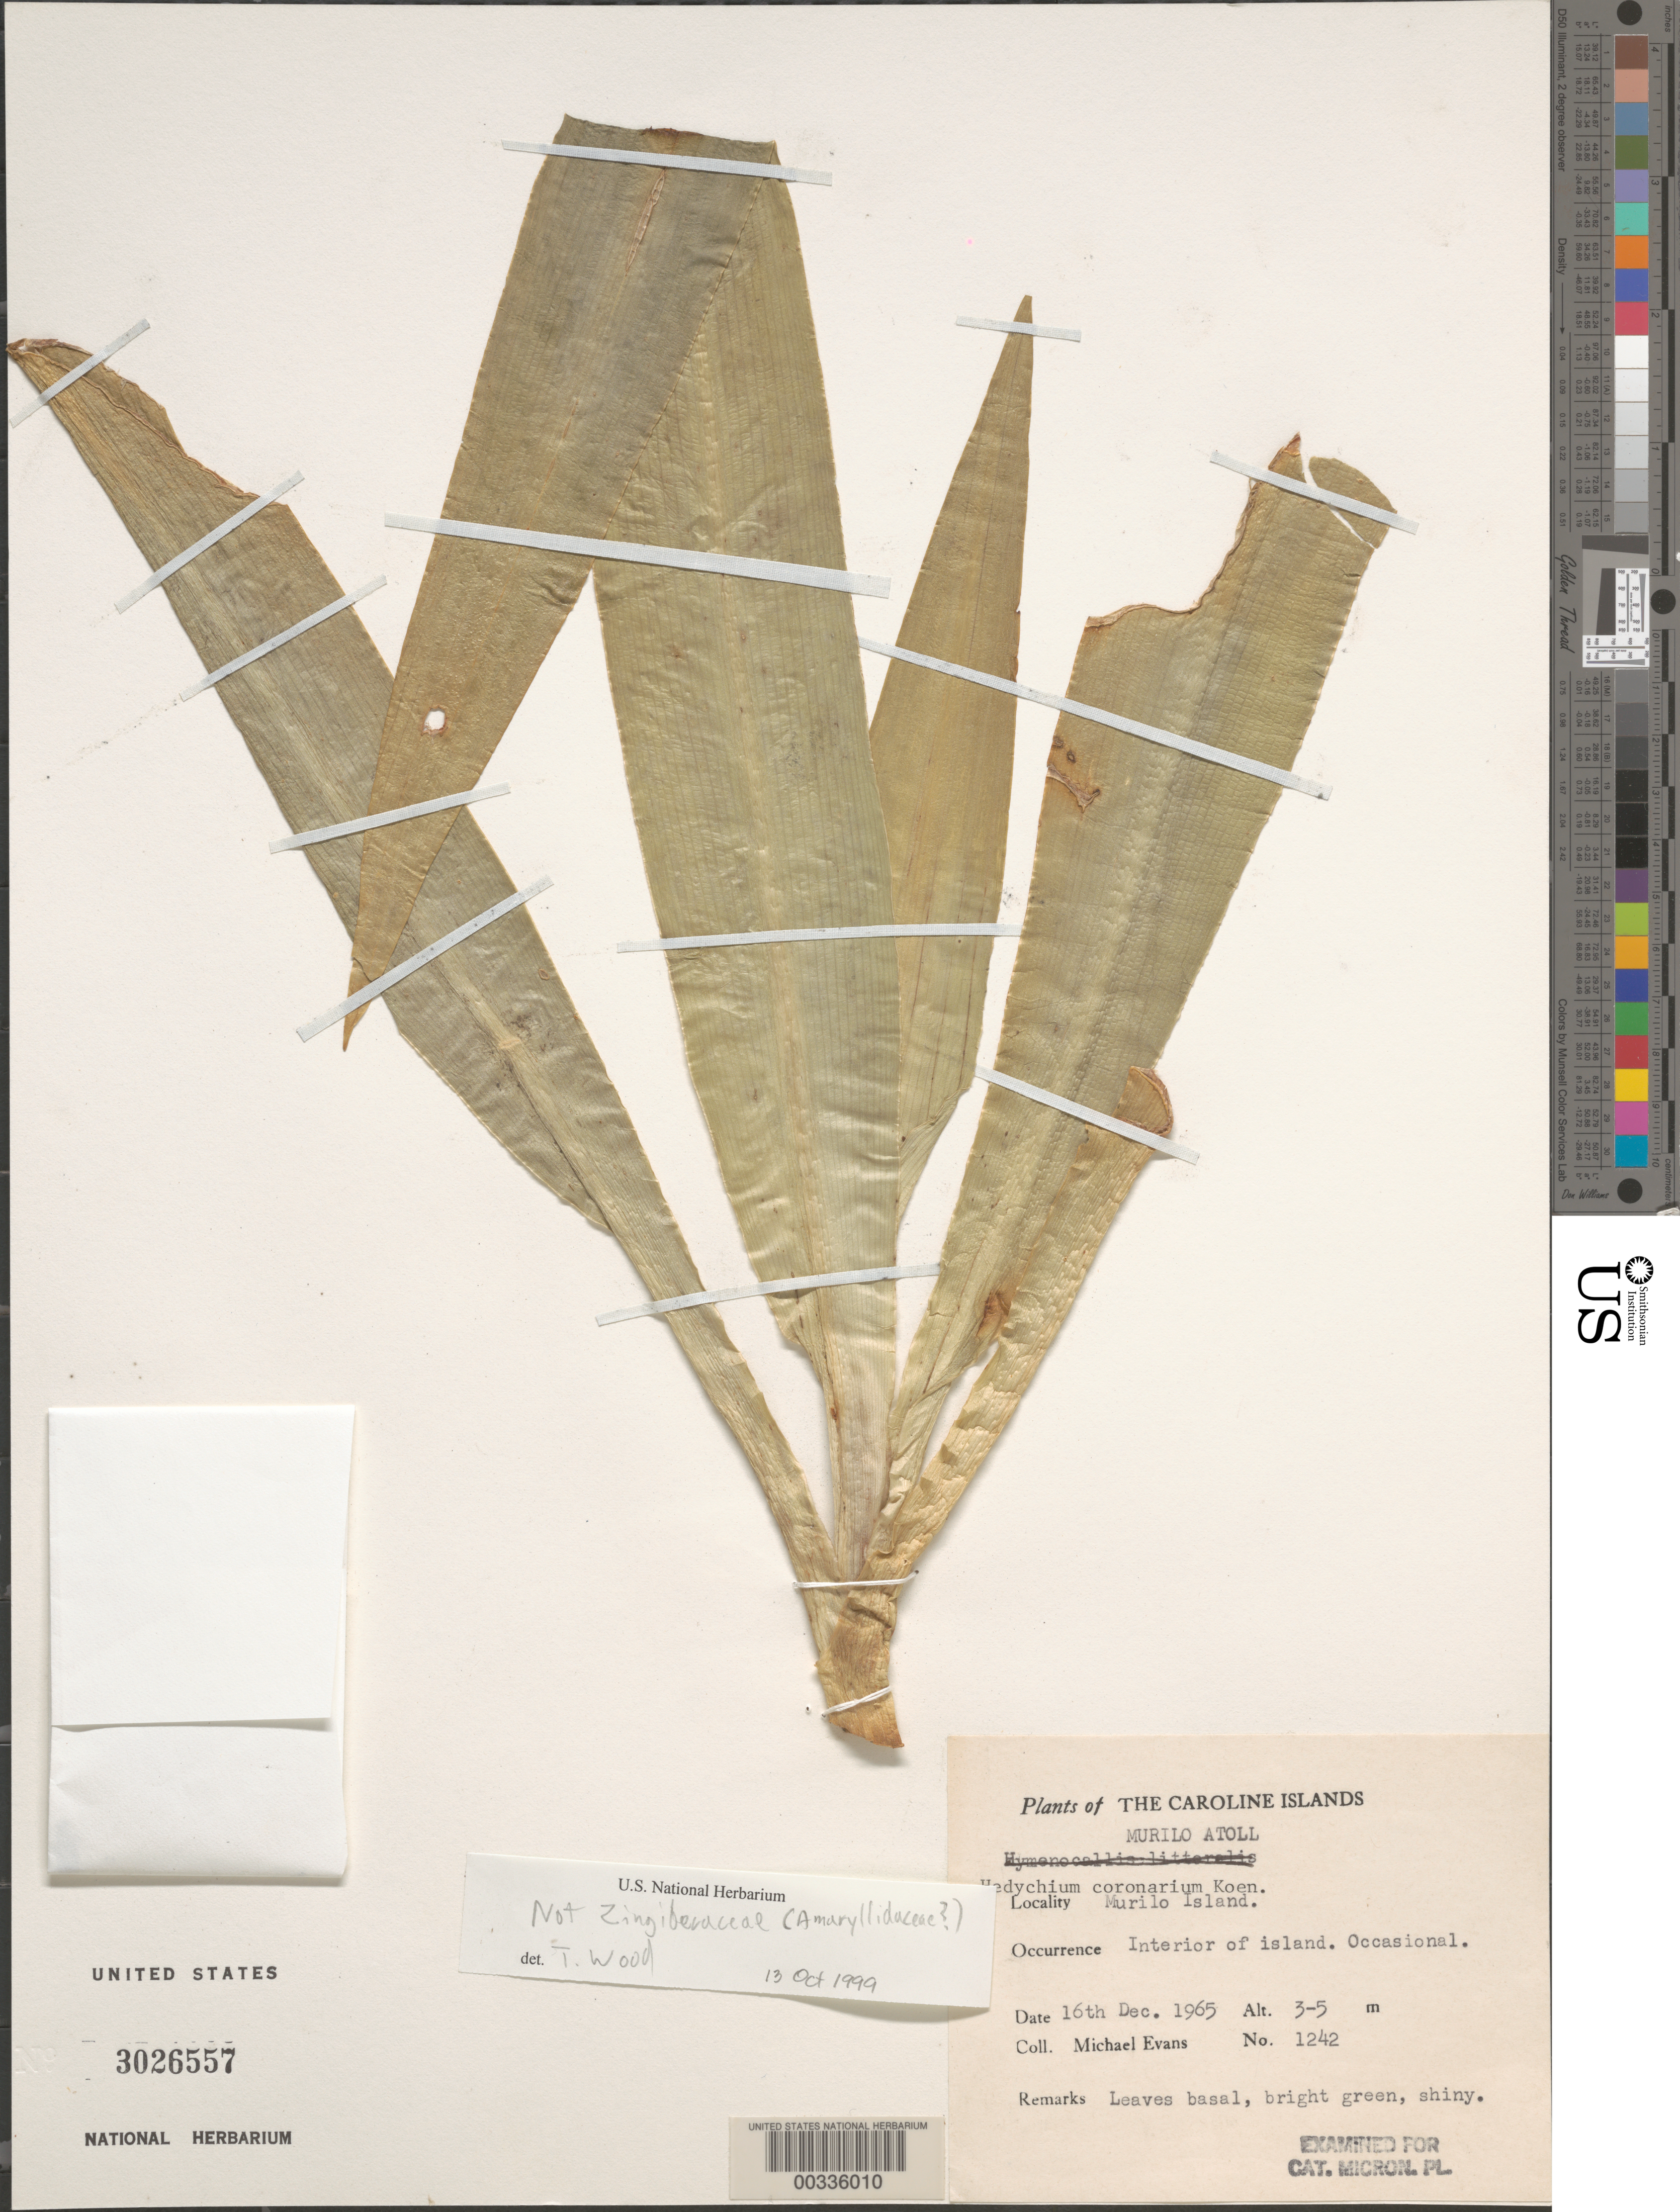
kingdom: Plantae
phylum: Tracheophyta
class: Liliopsida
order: Asparagales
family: Amaryllidaceae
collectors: M. Evans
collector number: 1242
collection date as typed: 16 Dec 1965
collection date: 1965-12-16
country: Micronesia, Federated States of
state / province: Truk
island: Murilo Atoll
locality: Plants of the caroline islands, Murilo atoll, Murilo island, interior of island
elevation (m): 3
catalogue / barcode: US 3026557